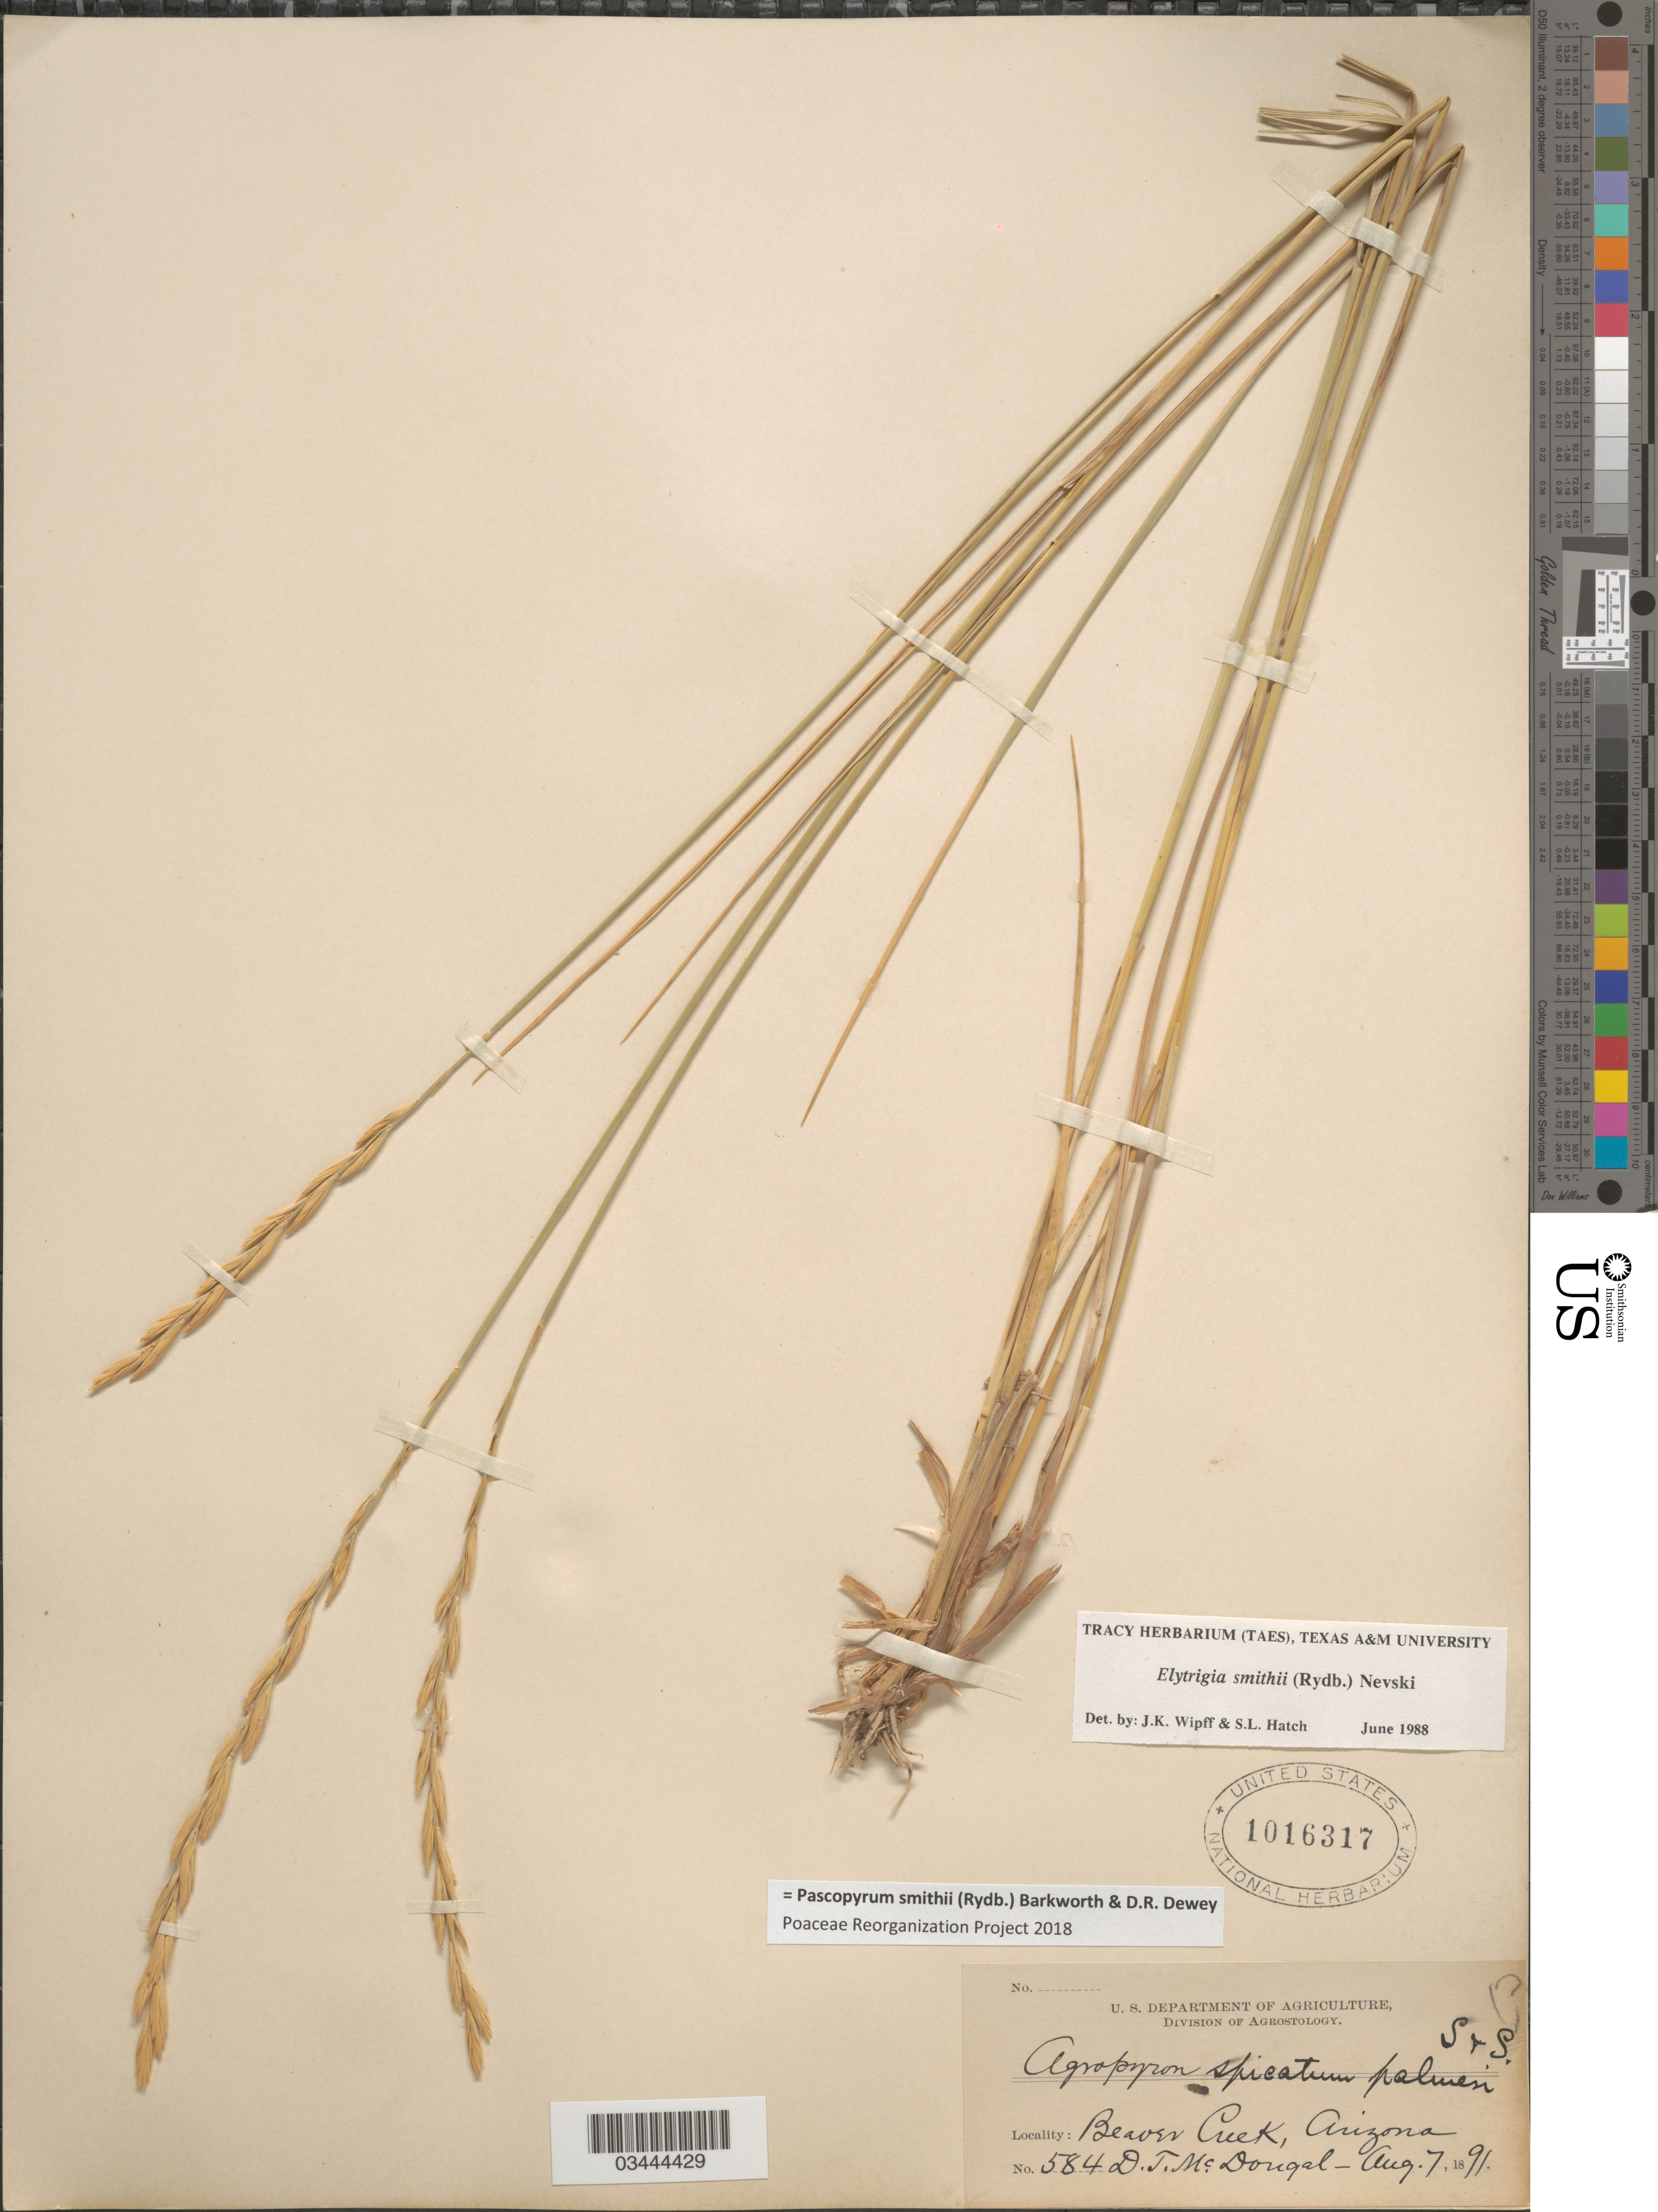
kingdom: Plantae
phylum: Tracheophyta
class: Liliopsida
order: Poales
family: Poaceae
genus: Pascopyrum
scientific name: Pascopyrum smithii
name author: (Rydb.) Barkworth & Dewey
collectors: D. McDougal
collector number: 584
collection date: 1891-08-07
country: United States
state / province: Arizona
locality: Beaver Creek.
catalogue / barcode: US 1016317